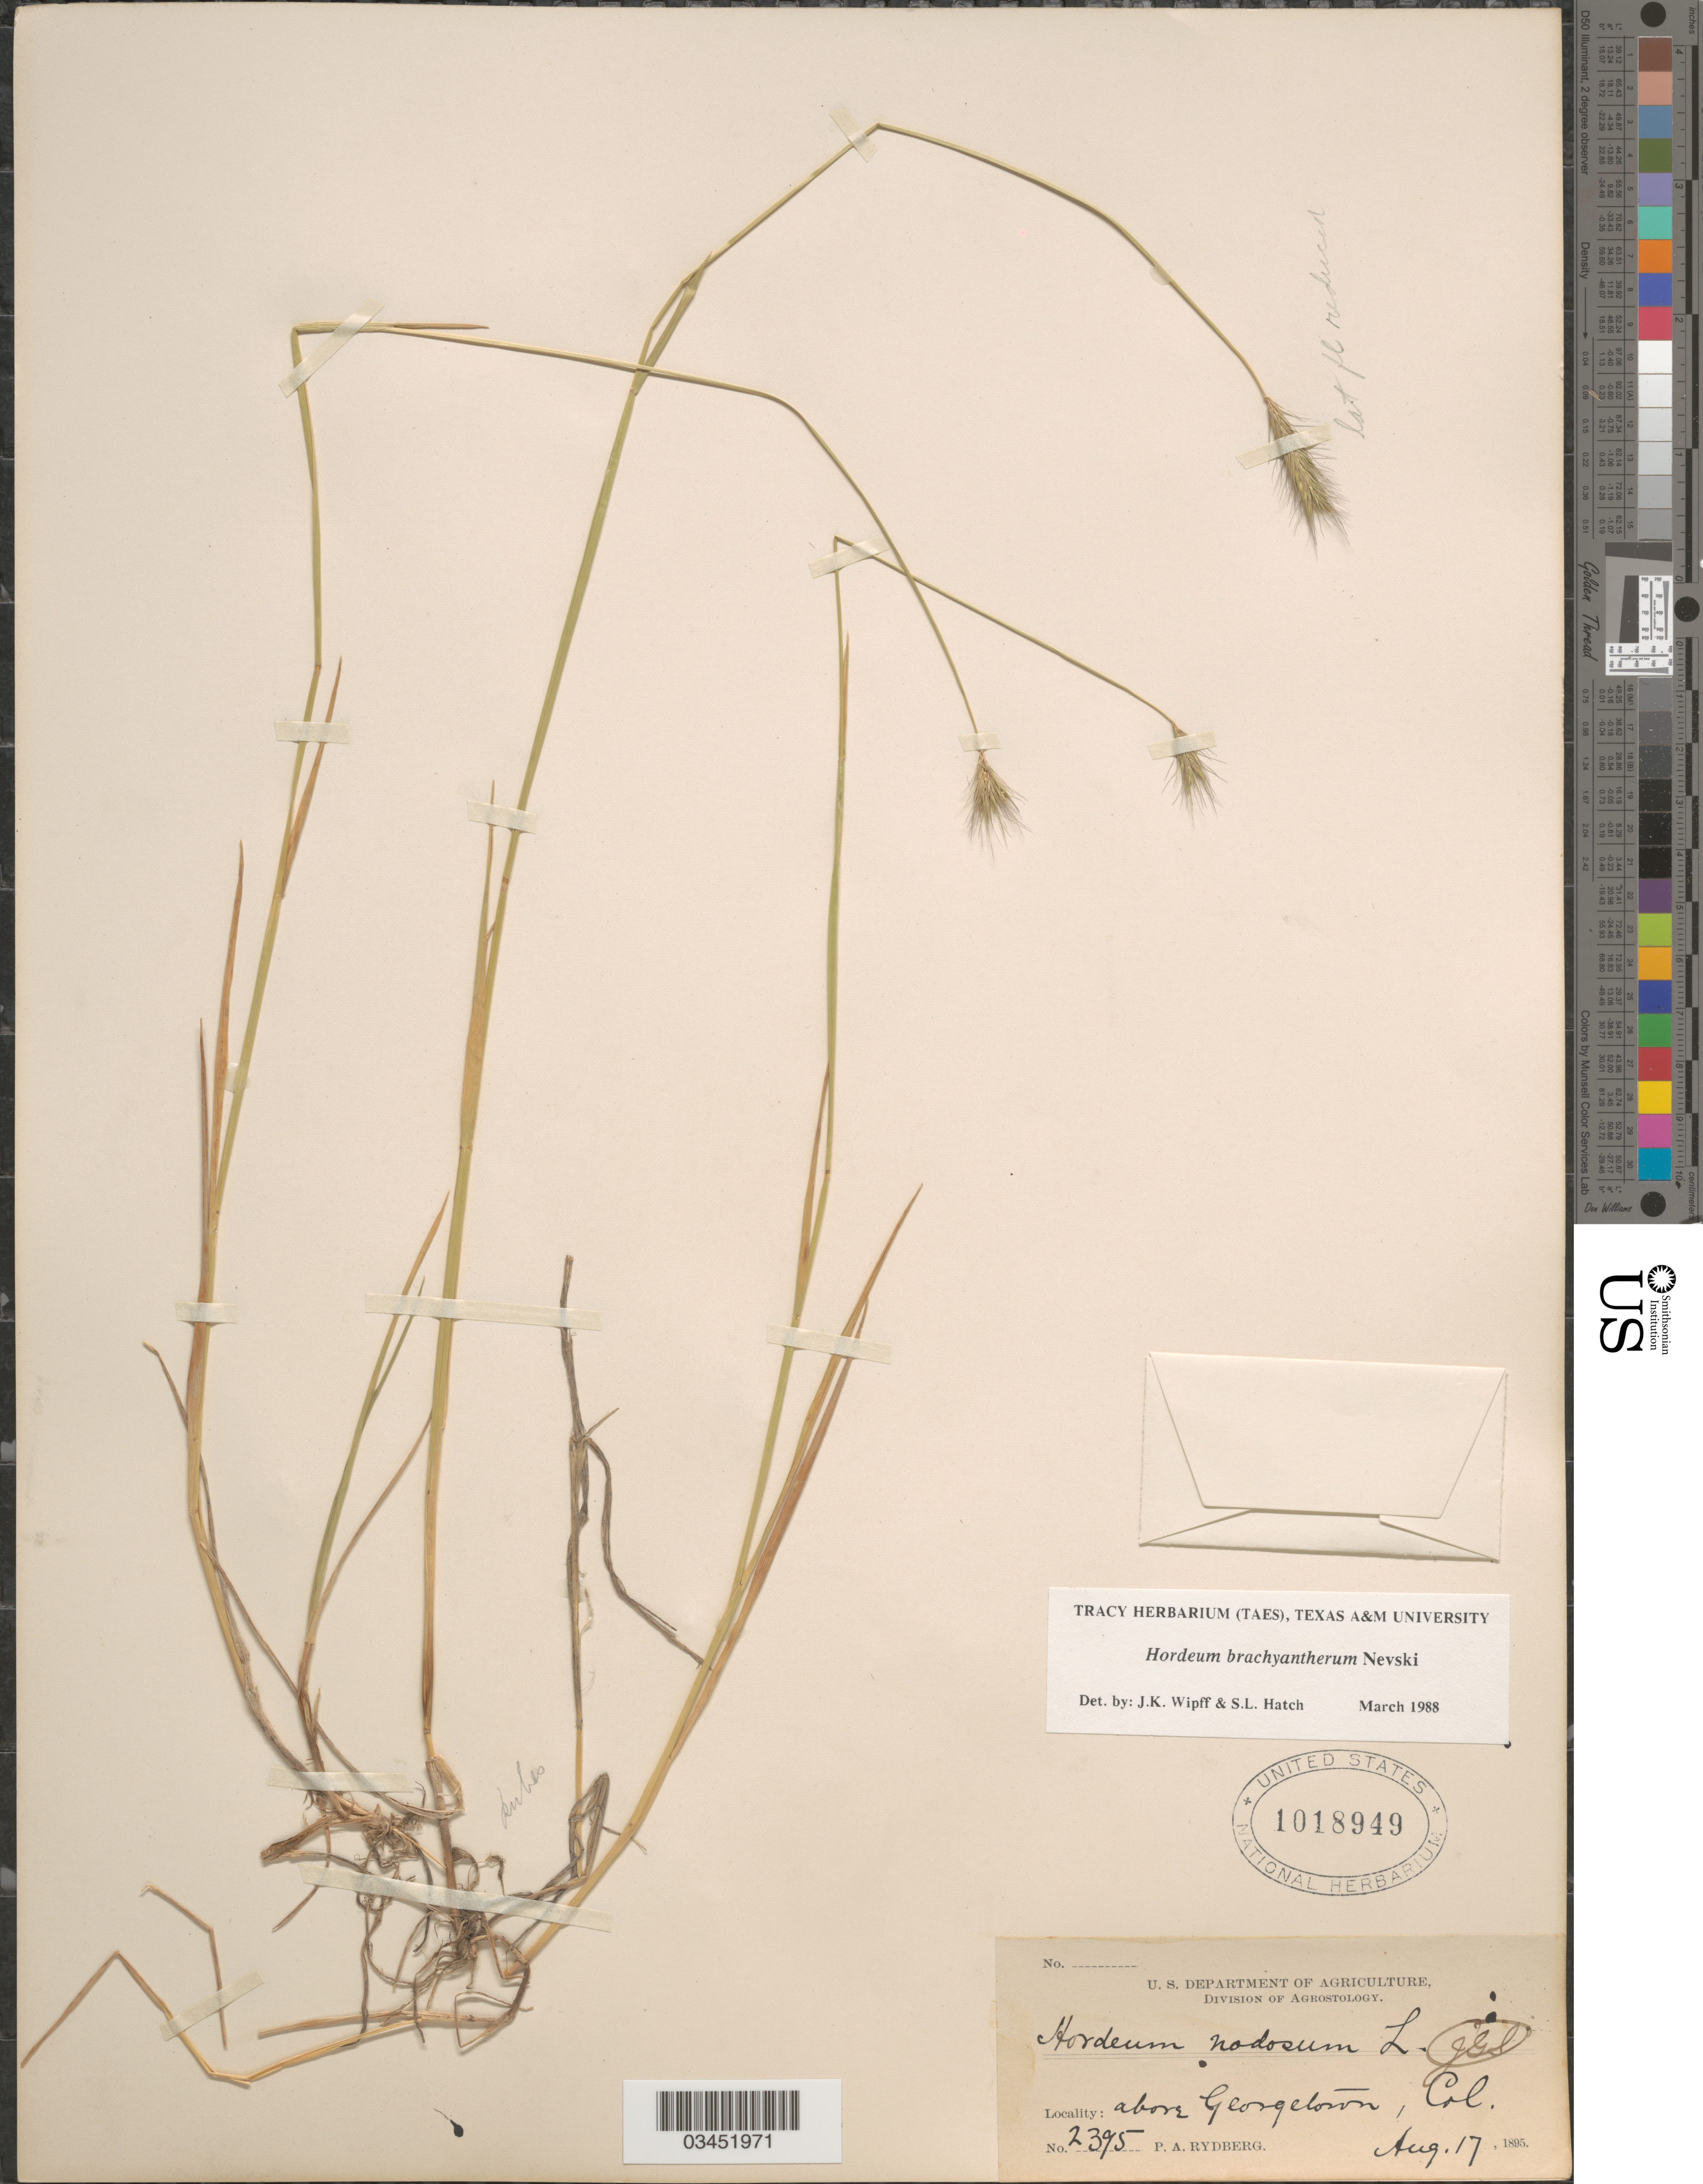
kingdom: Plantae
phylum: Tracheophyta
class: Liliopsida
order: Poales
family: Poaceae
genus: Hordeum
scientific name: Hordeum brachyantherum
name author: Nevski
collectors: P. A. Rydberg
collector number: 2395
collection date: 1895-08-17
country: United States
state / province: California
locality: Above Georgetown.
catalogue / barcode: US 1018949